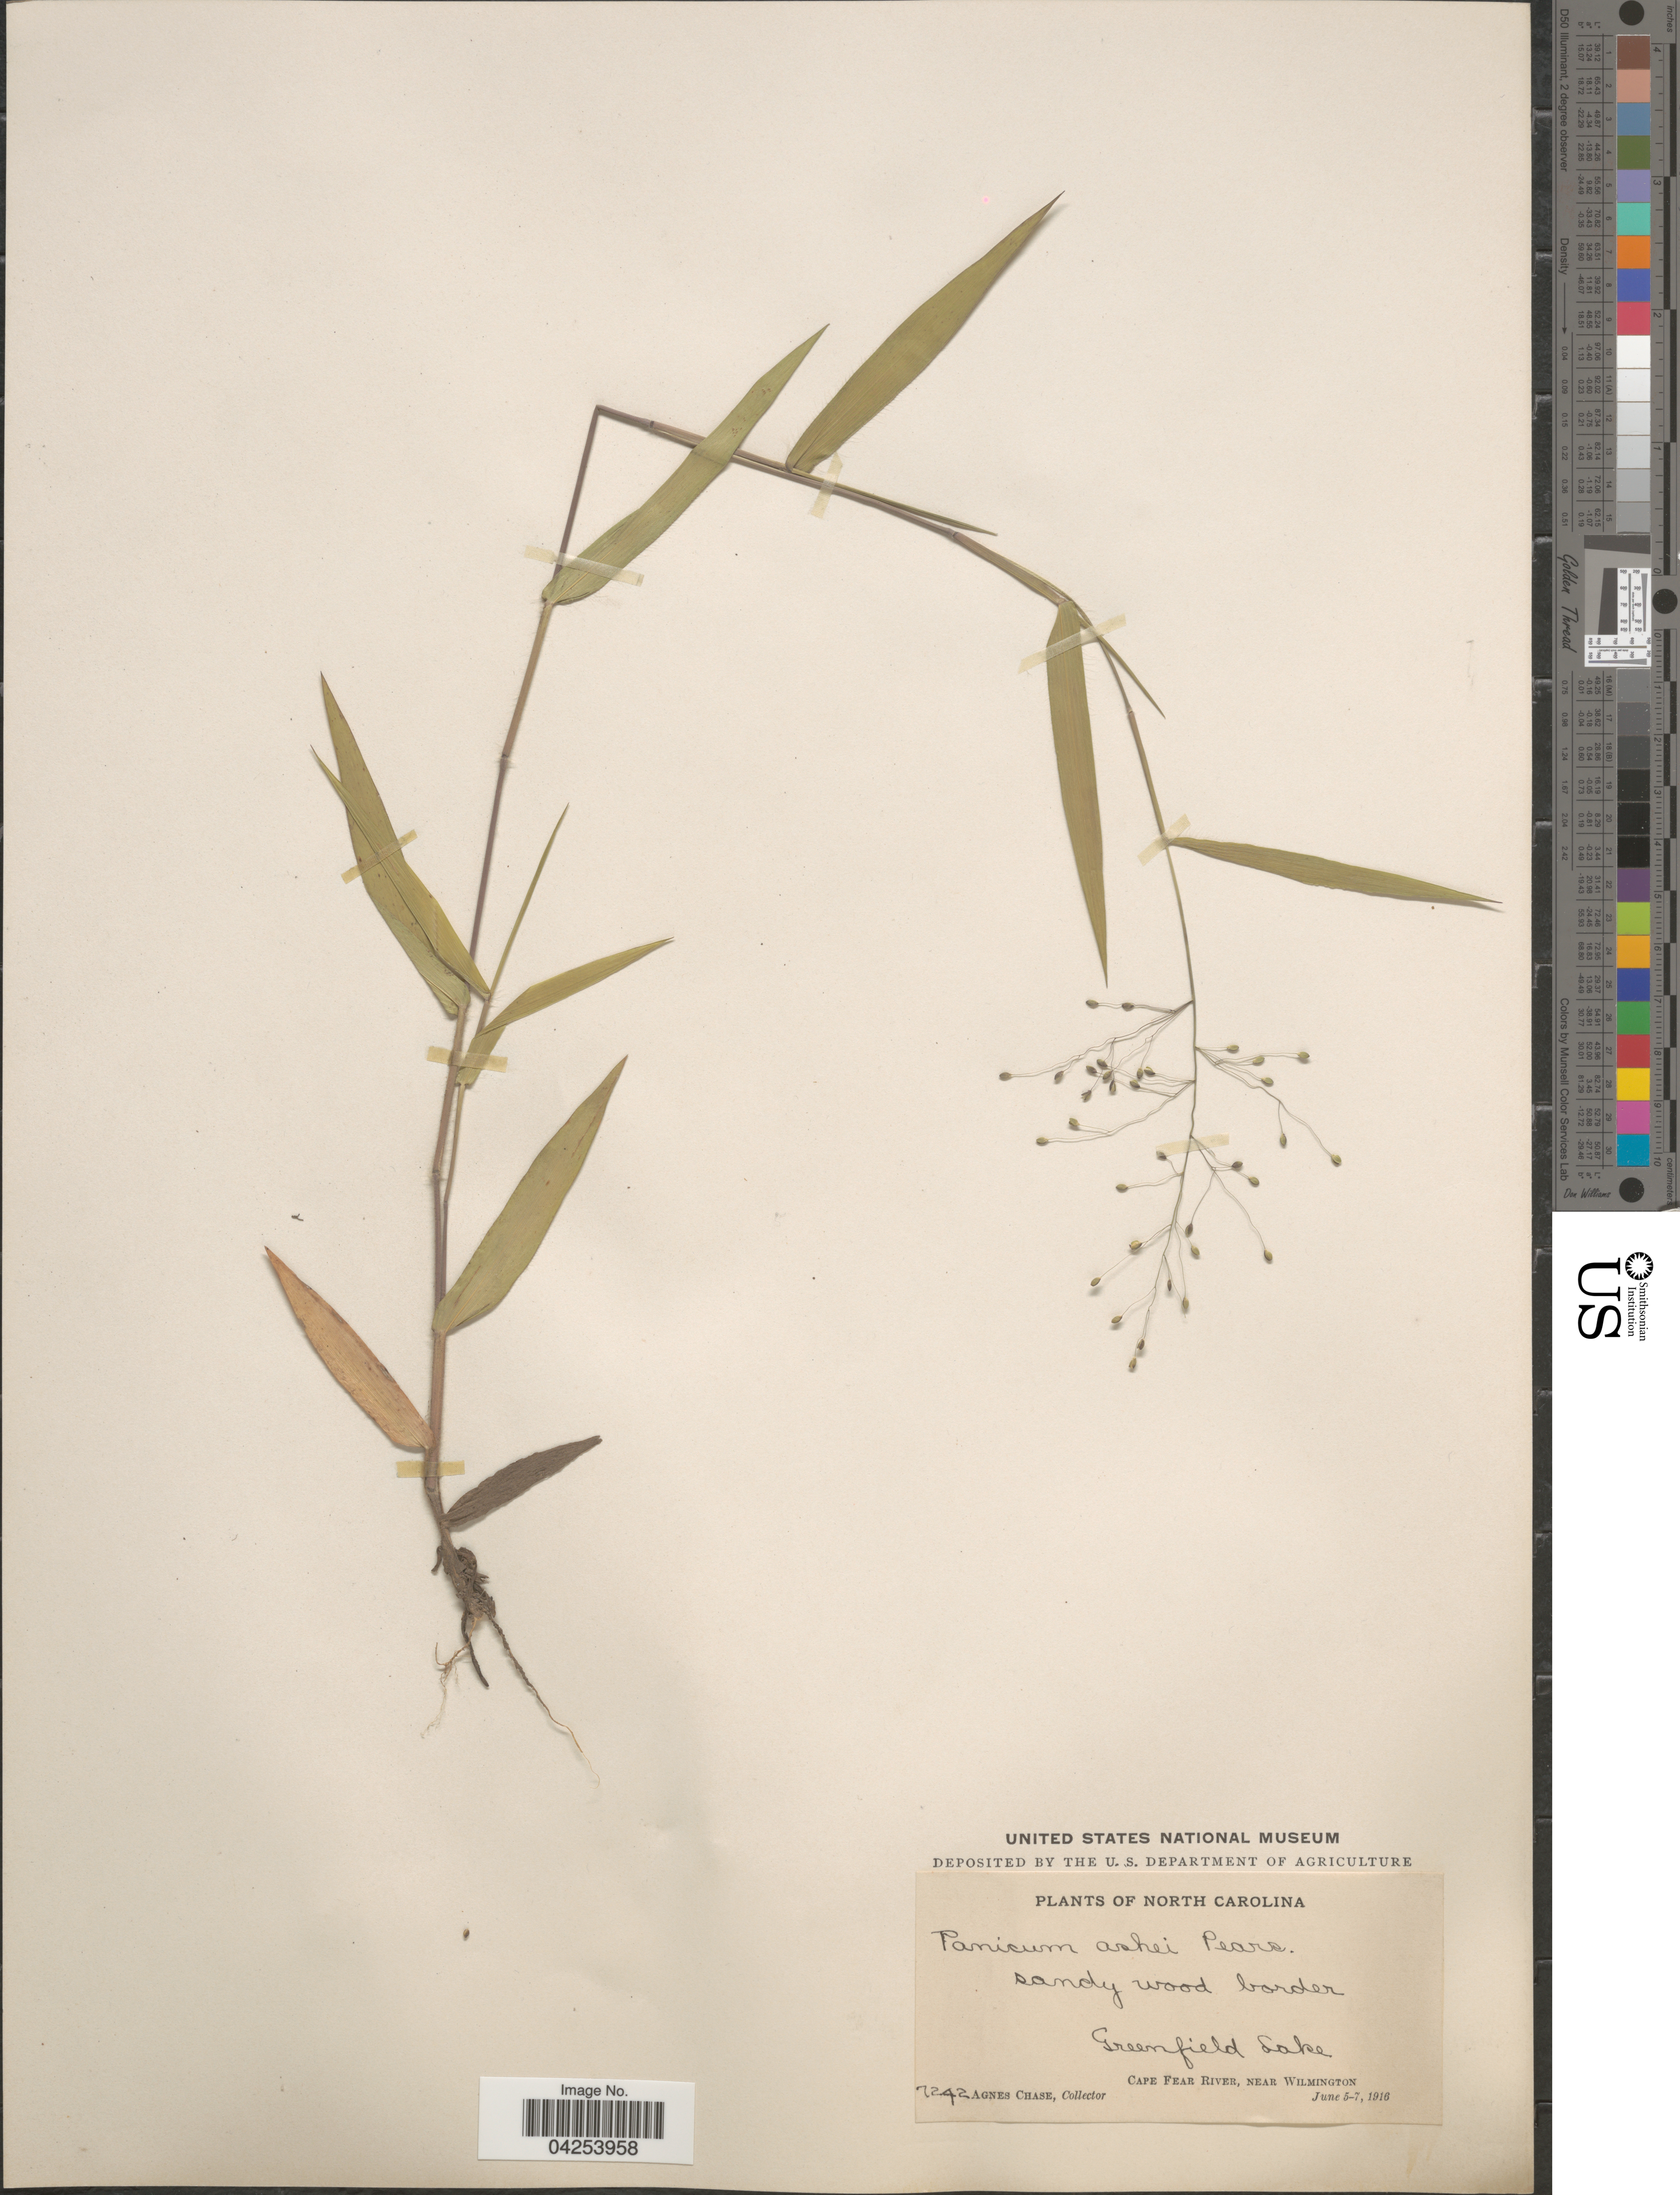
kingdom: Plantae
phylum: Tracheophyta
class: Liliopsida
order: Poales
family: Poaceae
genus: Dichanthelium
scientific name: Dichanthelium commutatum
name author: (Schult.) Gould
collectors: A. Chase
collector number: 7242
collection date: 1916-06-05/1916-06-07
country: United States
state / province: North Carolina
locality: Sandy wood border. Greenfield Lake. Cape Fear River, near Wilmington.